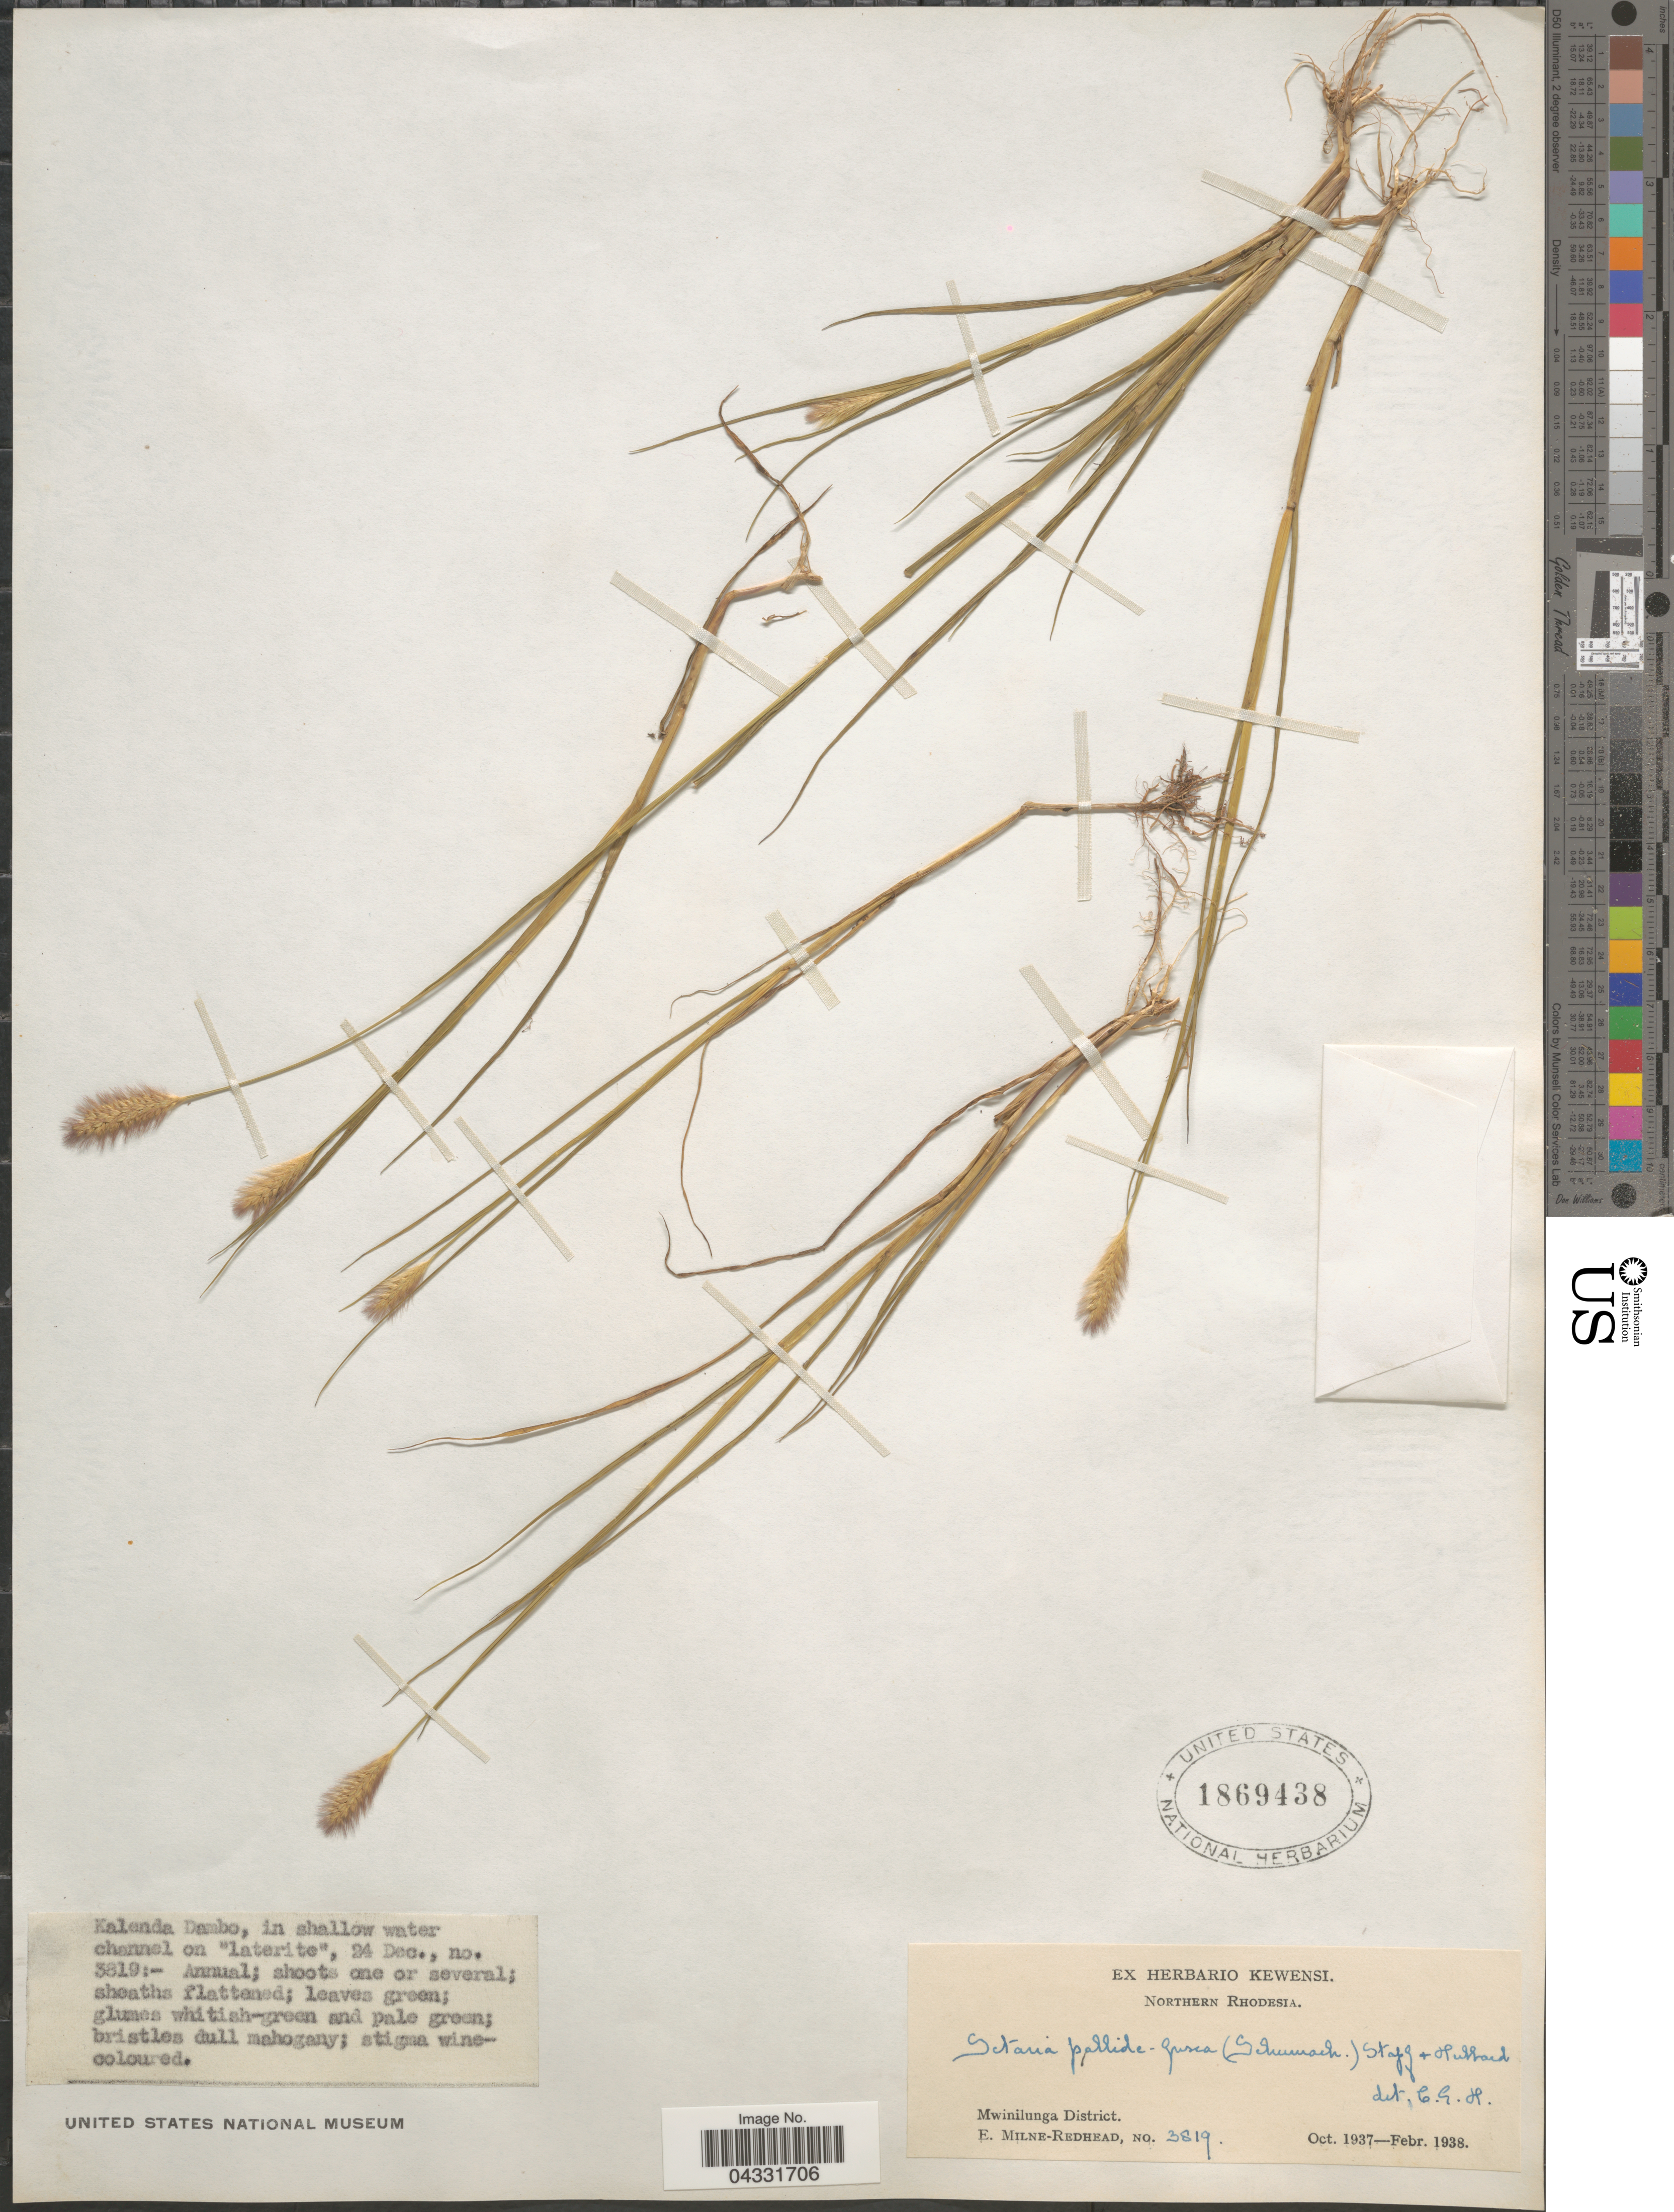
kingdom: Plantae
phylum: Tracheophyta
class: Liliopsida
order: Poales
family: Poaceae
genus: Setaria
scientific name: Setaria pallide-fusca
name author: (Schumach.) Stapf & C.E. Hubb.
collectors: E. W. Milne-Redhead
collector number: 3819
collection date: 1937-10/1938-02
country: Zambia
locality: Kalenda Dambo. Northern Rhodesia. Mwinilunga District.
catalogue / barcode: US 1869438